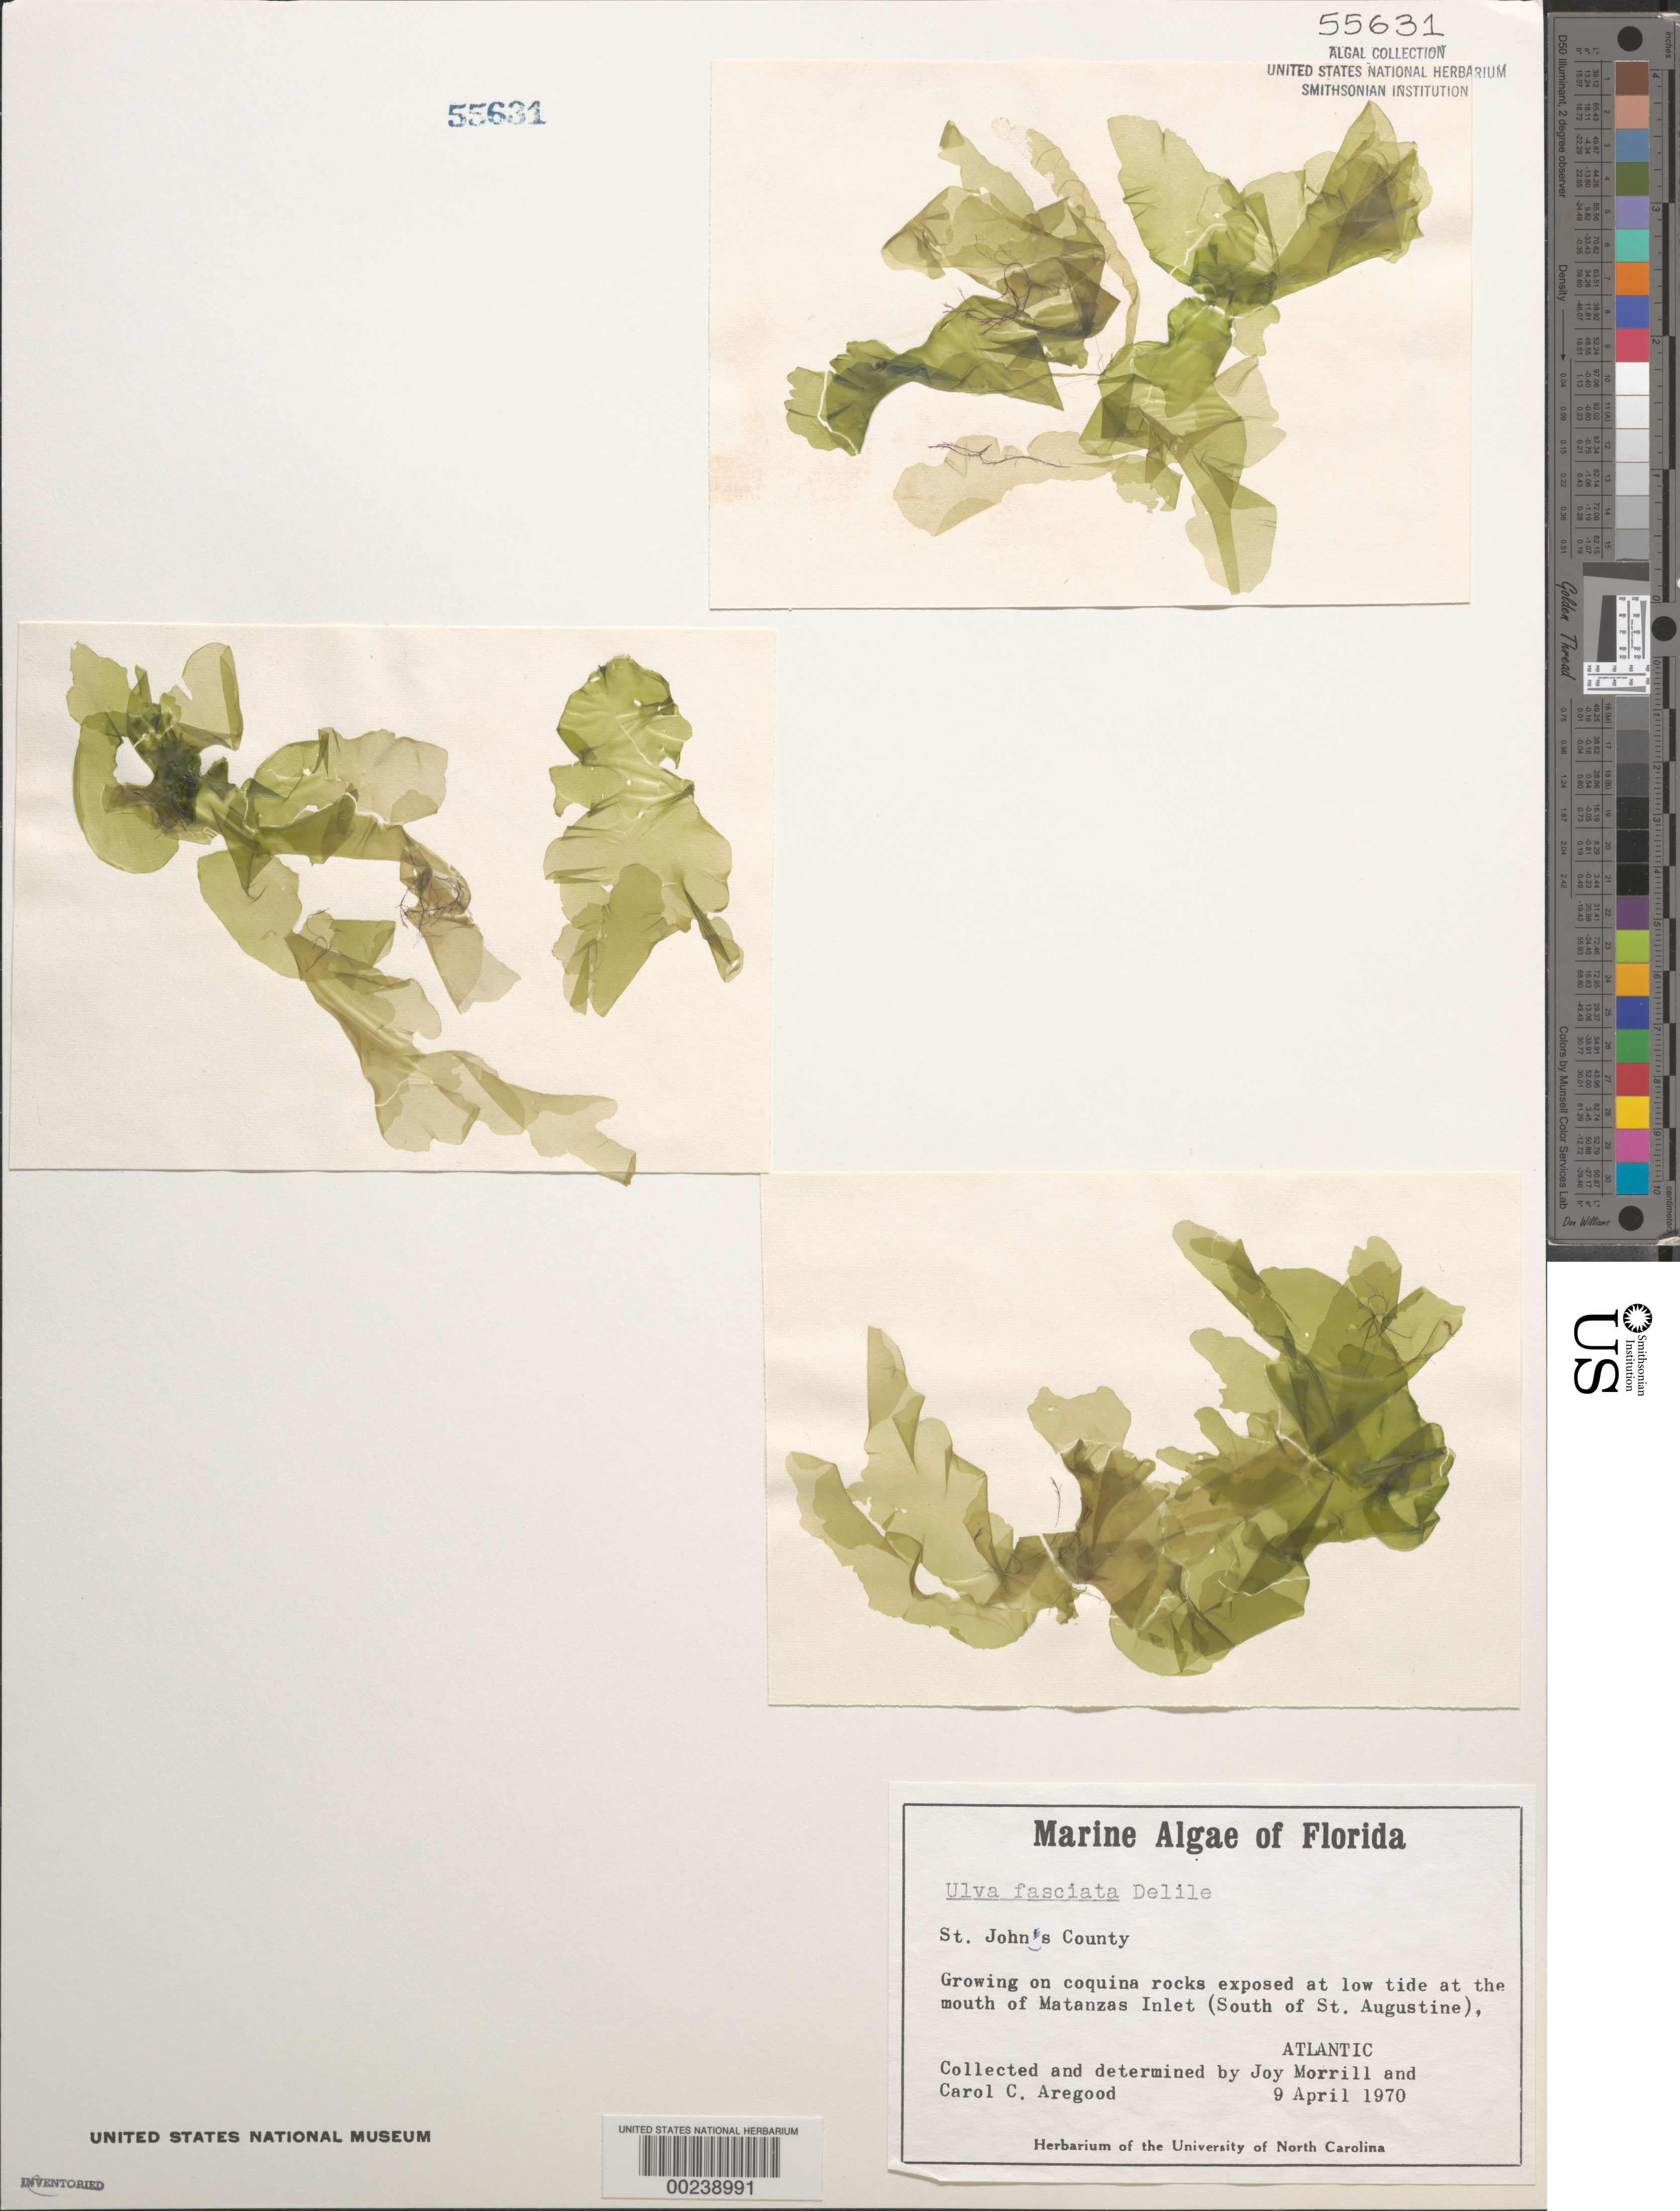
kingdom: Plantae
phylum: Chlorophyta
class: Ulvophyceae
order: Ulvales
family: Ulvaceae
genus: Ulva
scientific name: Ulva lactuca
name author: L.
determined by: Algae name updating Project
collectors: C. Aregood & J. Morrill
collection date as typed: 09 Apr 1970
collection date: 1970-04-09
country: United States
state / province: Florida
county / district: Saint Johns County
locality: Matanzas Inlet mouth south of St. Augustine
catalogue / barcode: US 55631